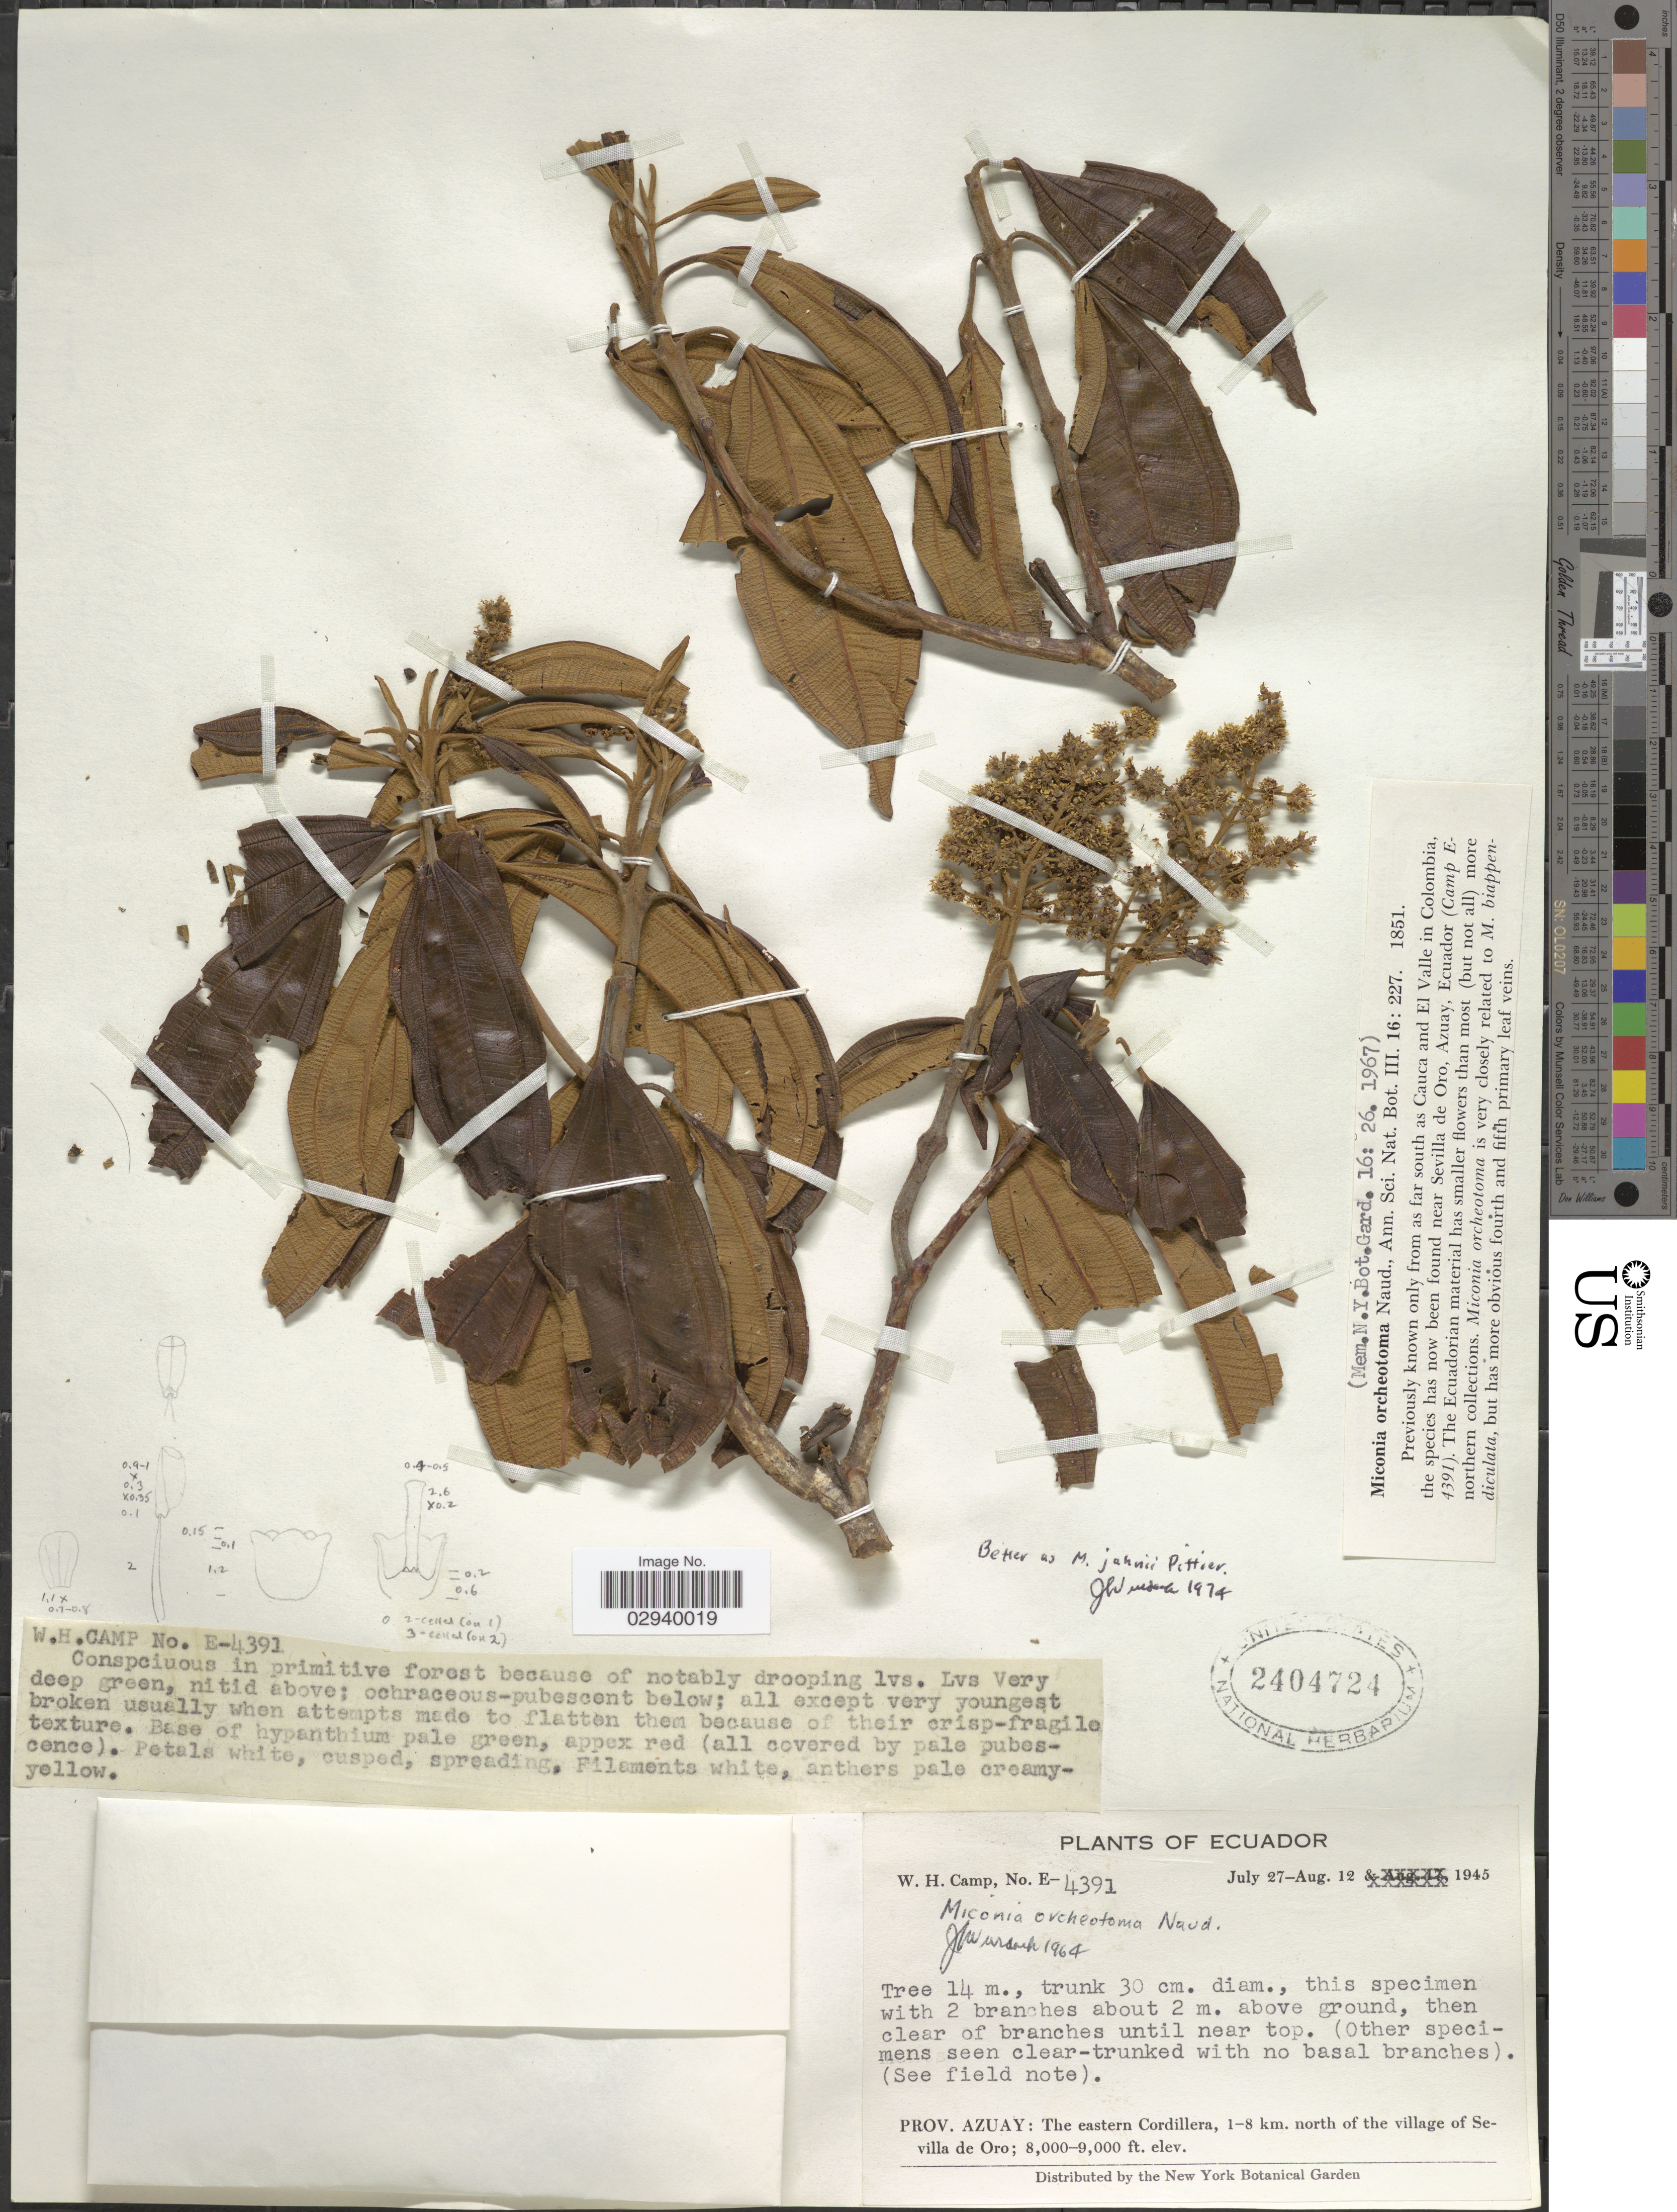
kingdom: Plantae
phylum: Tracheophyta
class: Magnoliopsida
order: Myrtales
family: Melastomataceae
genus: Miconia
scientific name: Miconia jahnii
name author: Pittier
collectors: W. H. Camp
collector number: E-4391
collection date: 1945-07-27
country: Ecuador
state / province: Azuay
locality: The eastern Cordillera, 1-8 km. north of the village of Sevilla de Oro.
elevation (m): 2438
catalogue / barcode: US 2404724